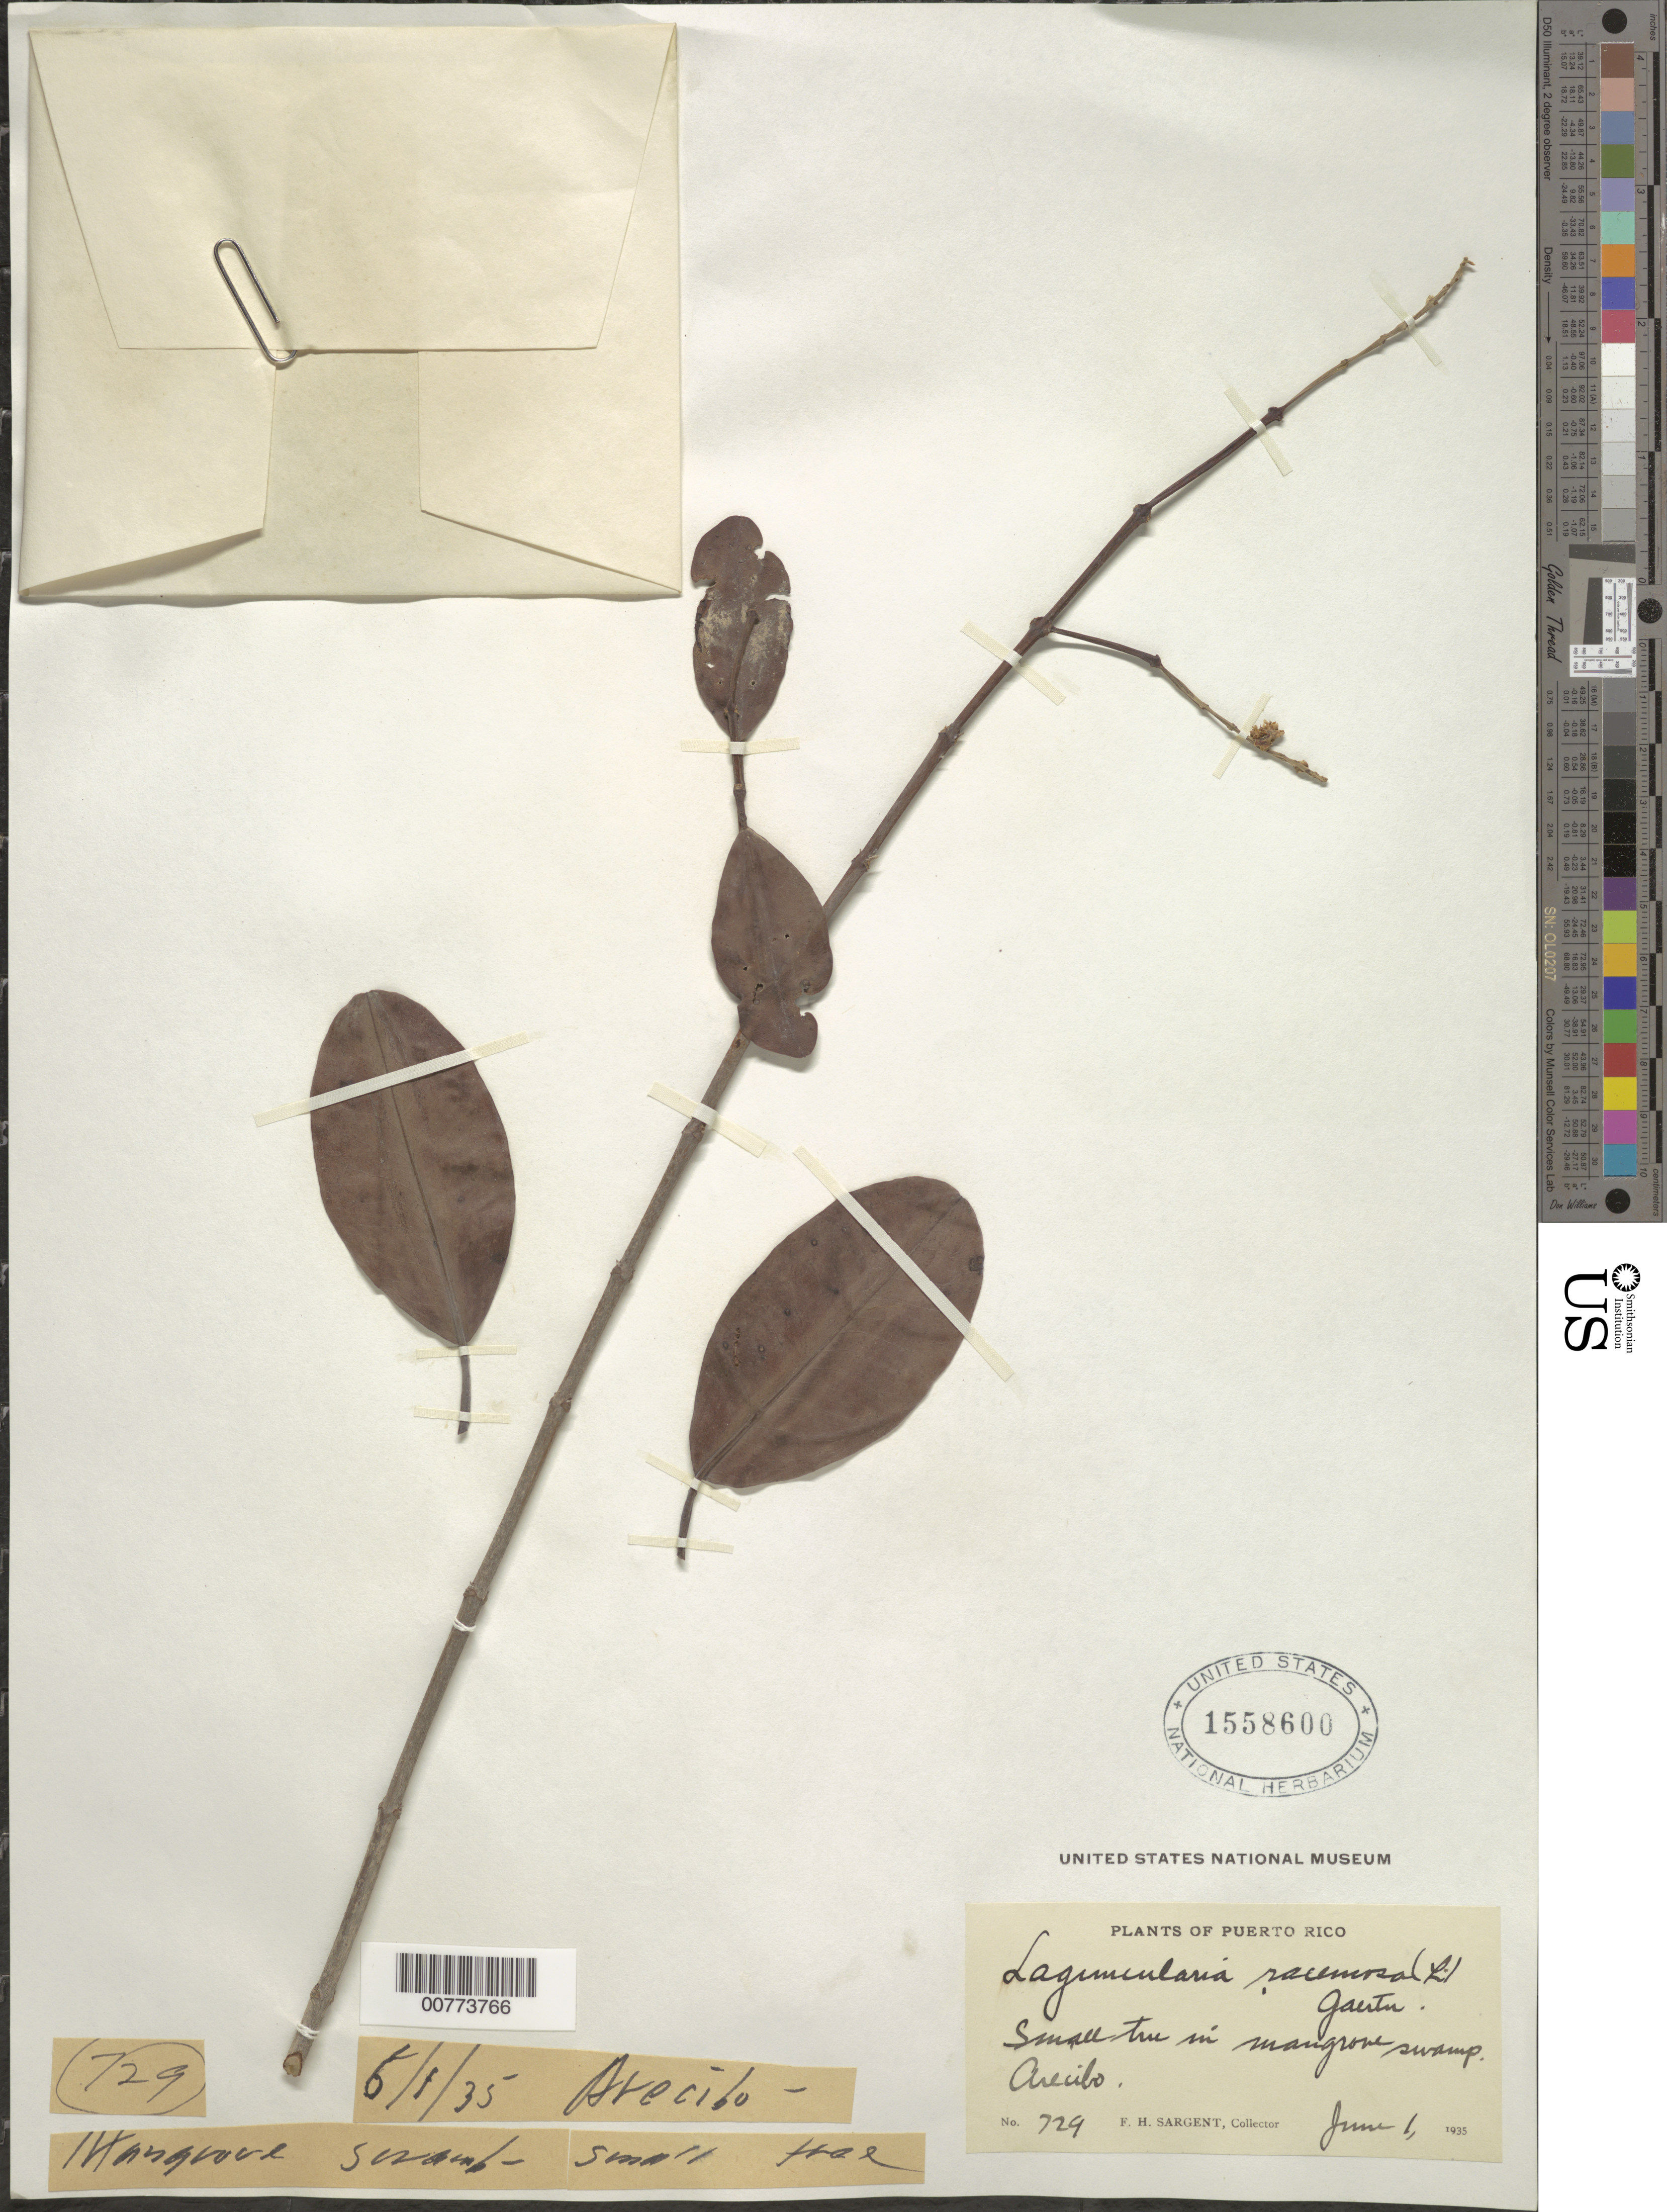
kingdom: Plantae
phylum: Tracheophyta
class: Magnoliopsida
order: Myrtales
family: Combretaceae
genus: Laguncularia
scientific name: Laguncularia racemosa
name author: (L.) C.F. Gaertn.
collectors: F. H. Sargent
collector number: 729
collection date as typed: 01 Jun 1935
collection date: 1935-06-01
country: Puerto Rico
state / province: Arecibo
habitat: Mangrove swamp.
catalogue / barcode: US 1558600